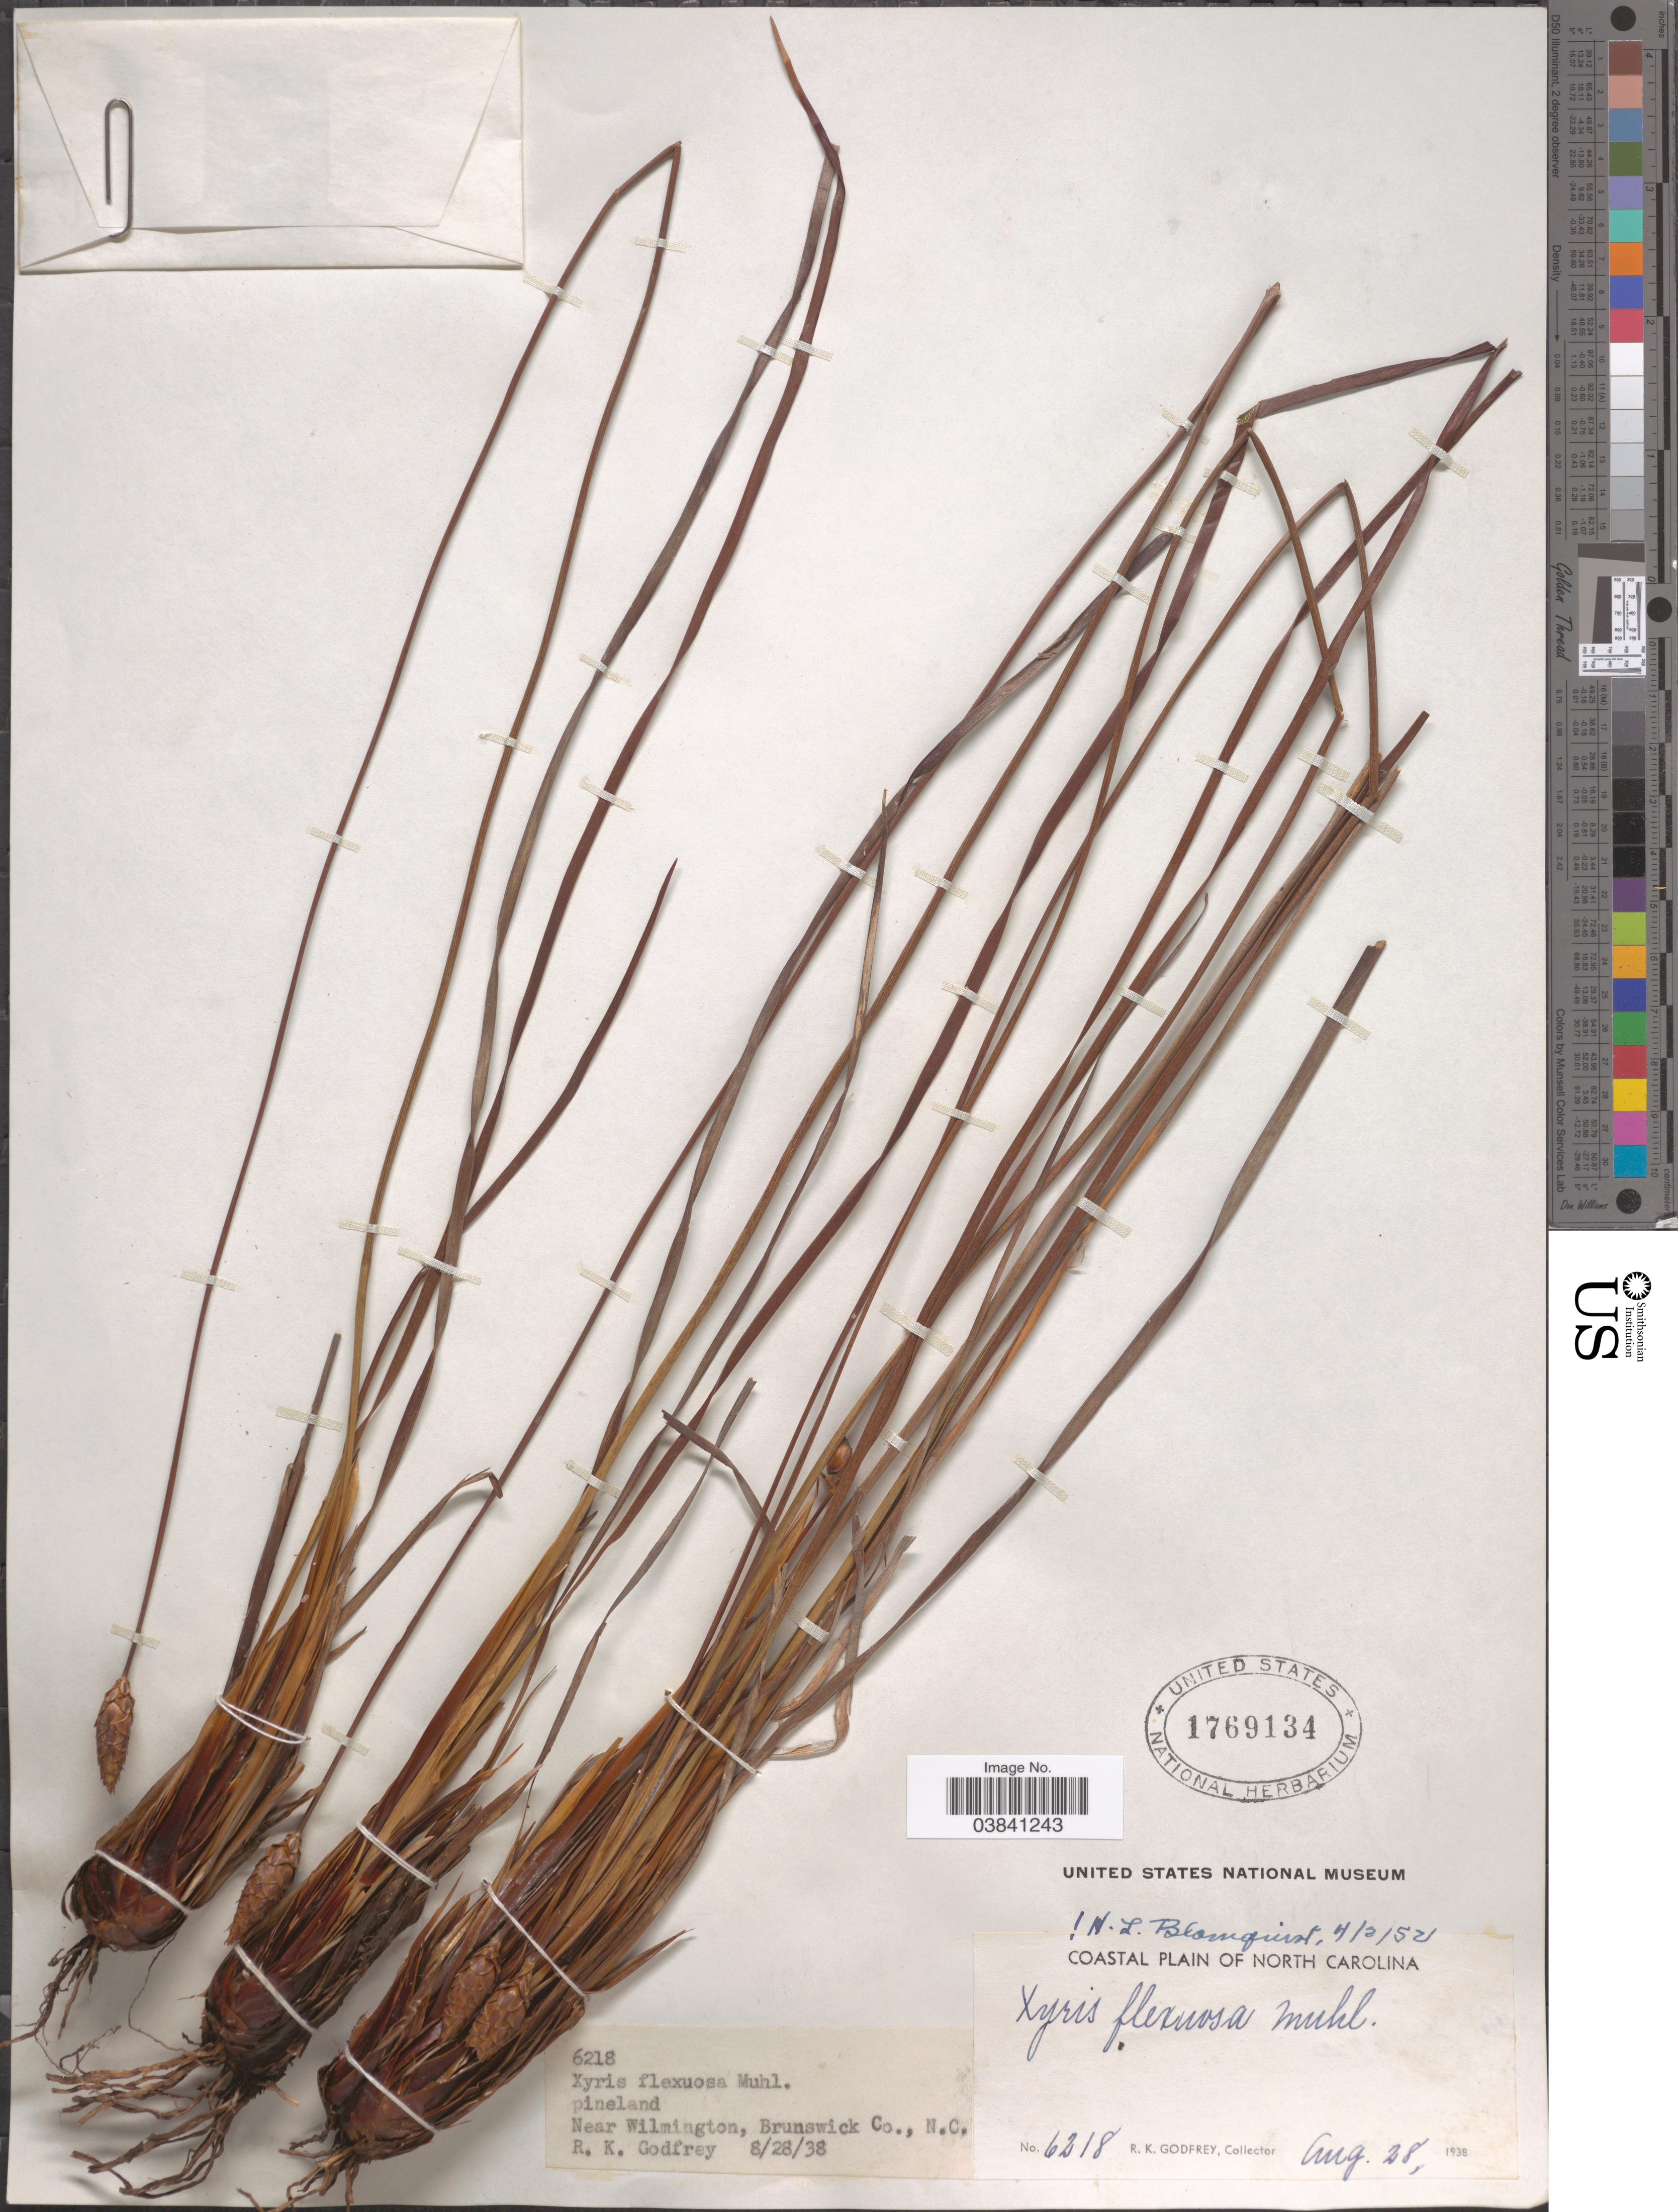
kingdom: Plantae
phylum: Tracheophyta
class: Liliopsida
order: Poales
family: Xyridaceae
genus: Xyris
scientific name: Xyris caroliniana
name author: Walter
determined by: Strong, Mark T., (BOT), Smithsonian Institution - National Museum of Natural History (UNITED STATES)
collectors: R. K. Godfrey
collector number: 6218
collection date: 1938-08-28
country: United States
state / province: North Carolina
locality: Coastal Plain of North Carolina. Near Wilmington, Brunswick Co.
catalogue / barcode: US 1769134